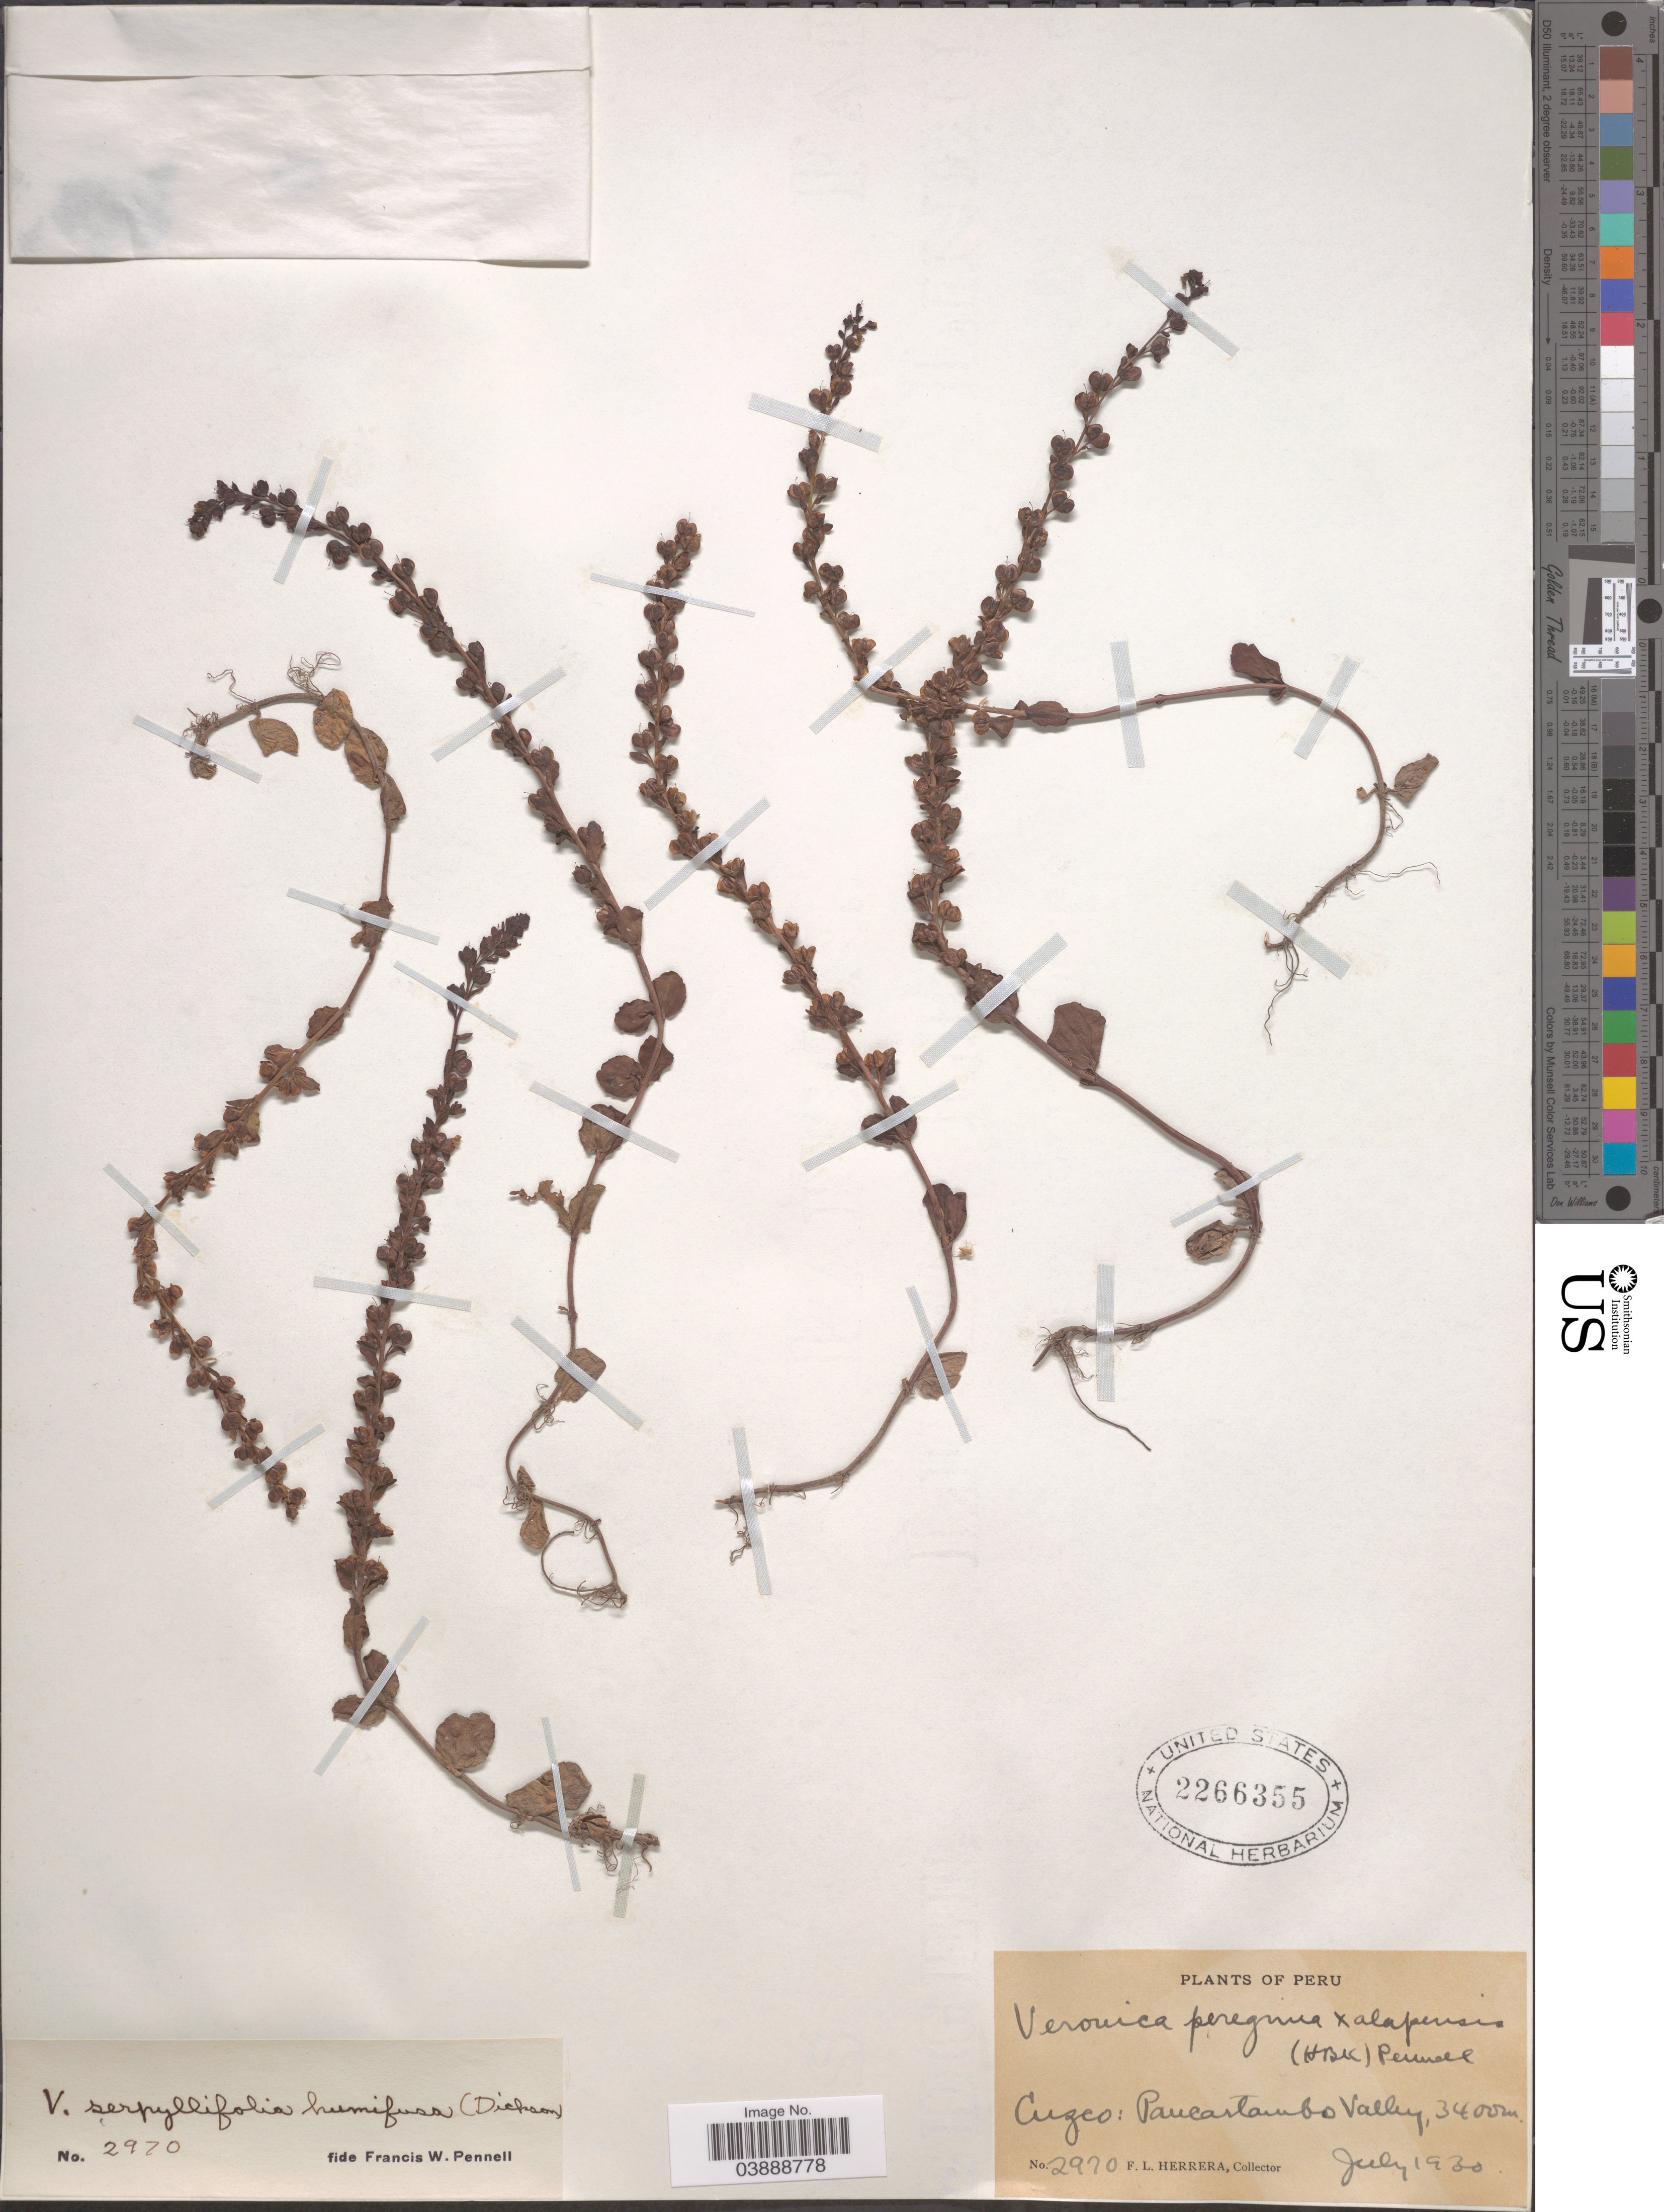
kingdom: Plantae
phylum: Tracheophyta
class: Magnoliopsida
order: Lamiales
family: Plantaginaceae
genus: Veronica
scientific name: Veronica serpyllifolia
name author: L.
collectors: F. L. Herrera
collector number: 2970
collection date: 1930-07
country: Peru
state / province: Cusco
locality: Cuzco: Paucartambo Valley.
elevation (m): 3400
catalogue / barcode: US 2266355